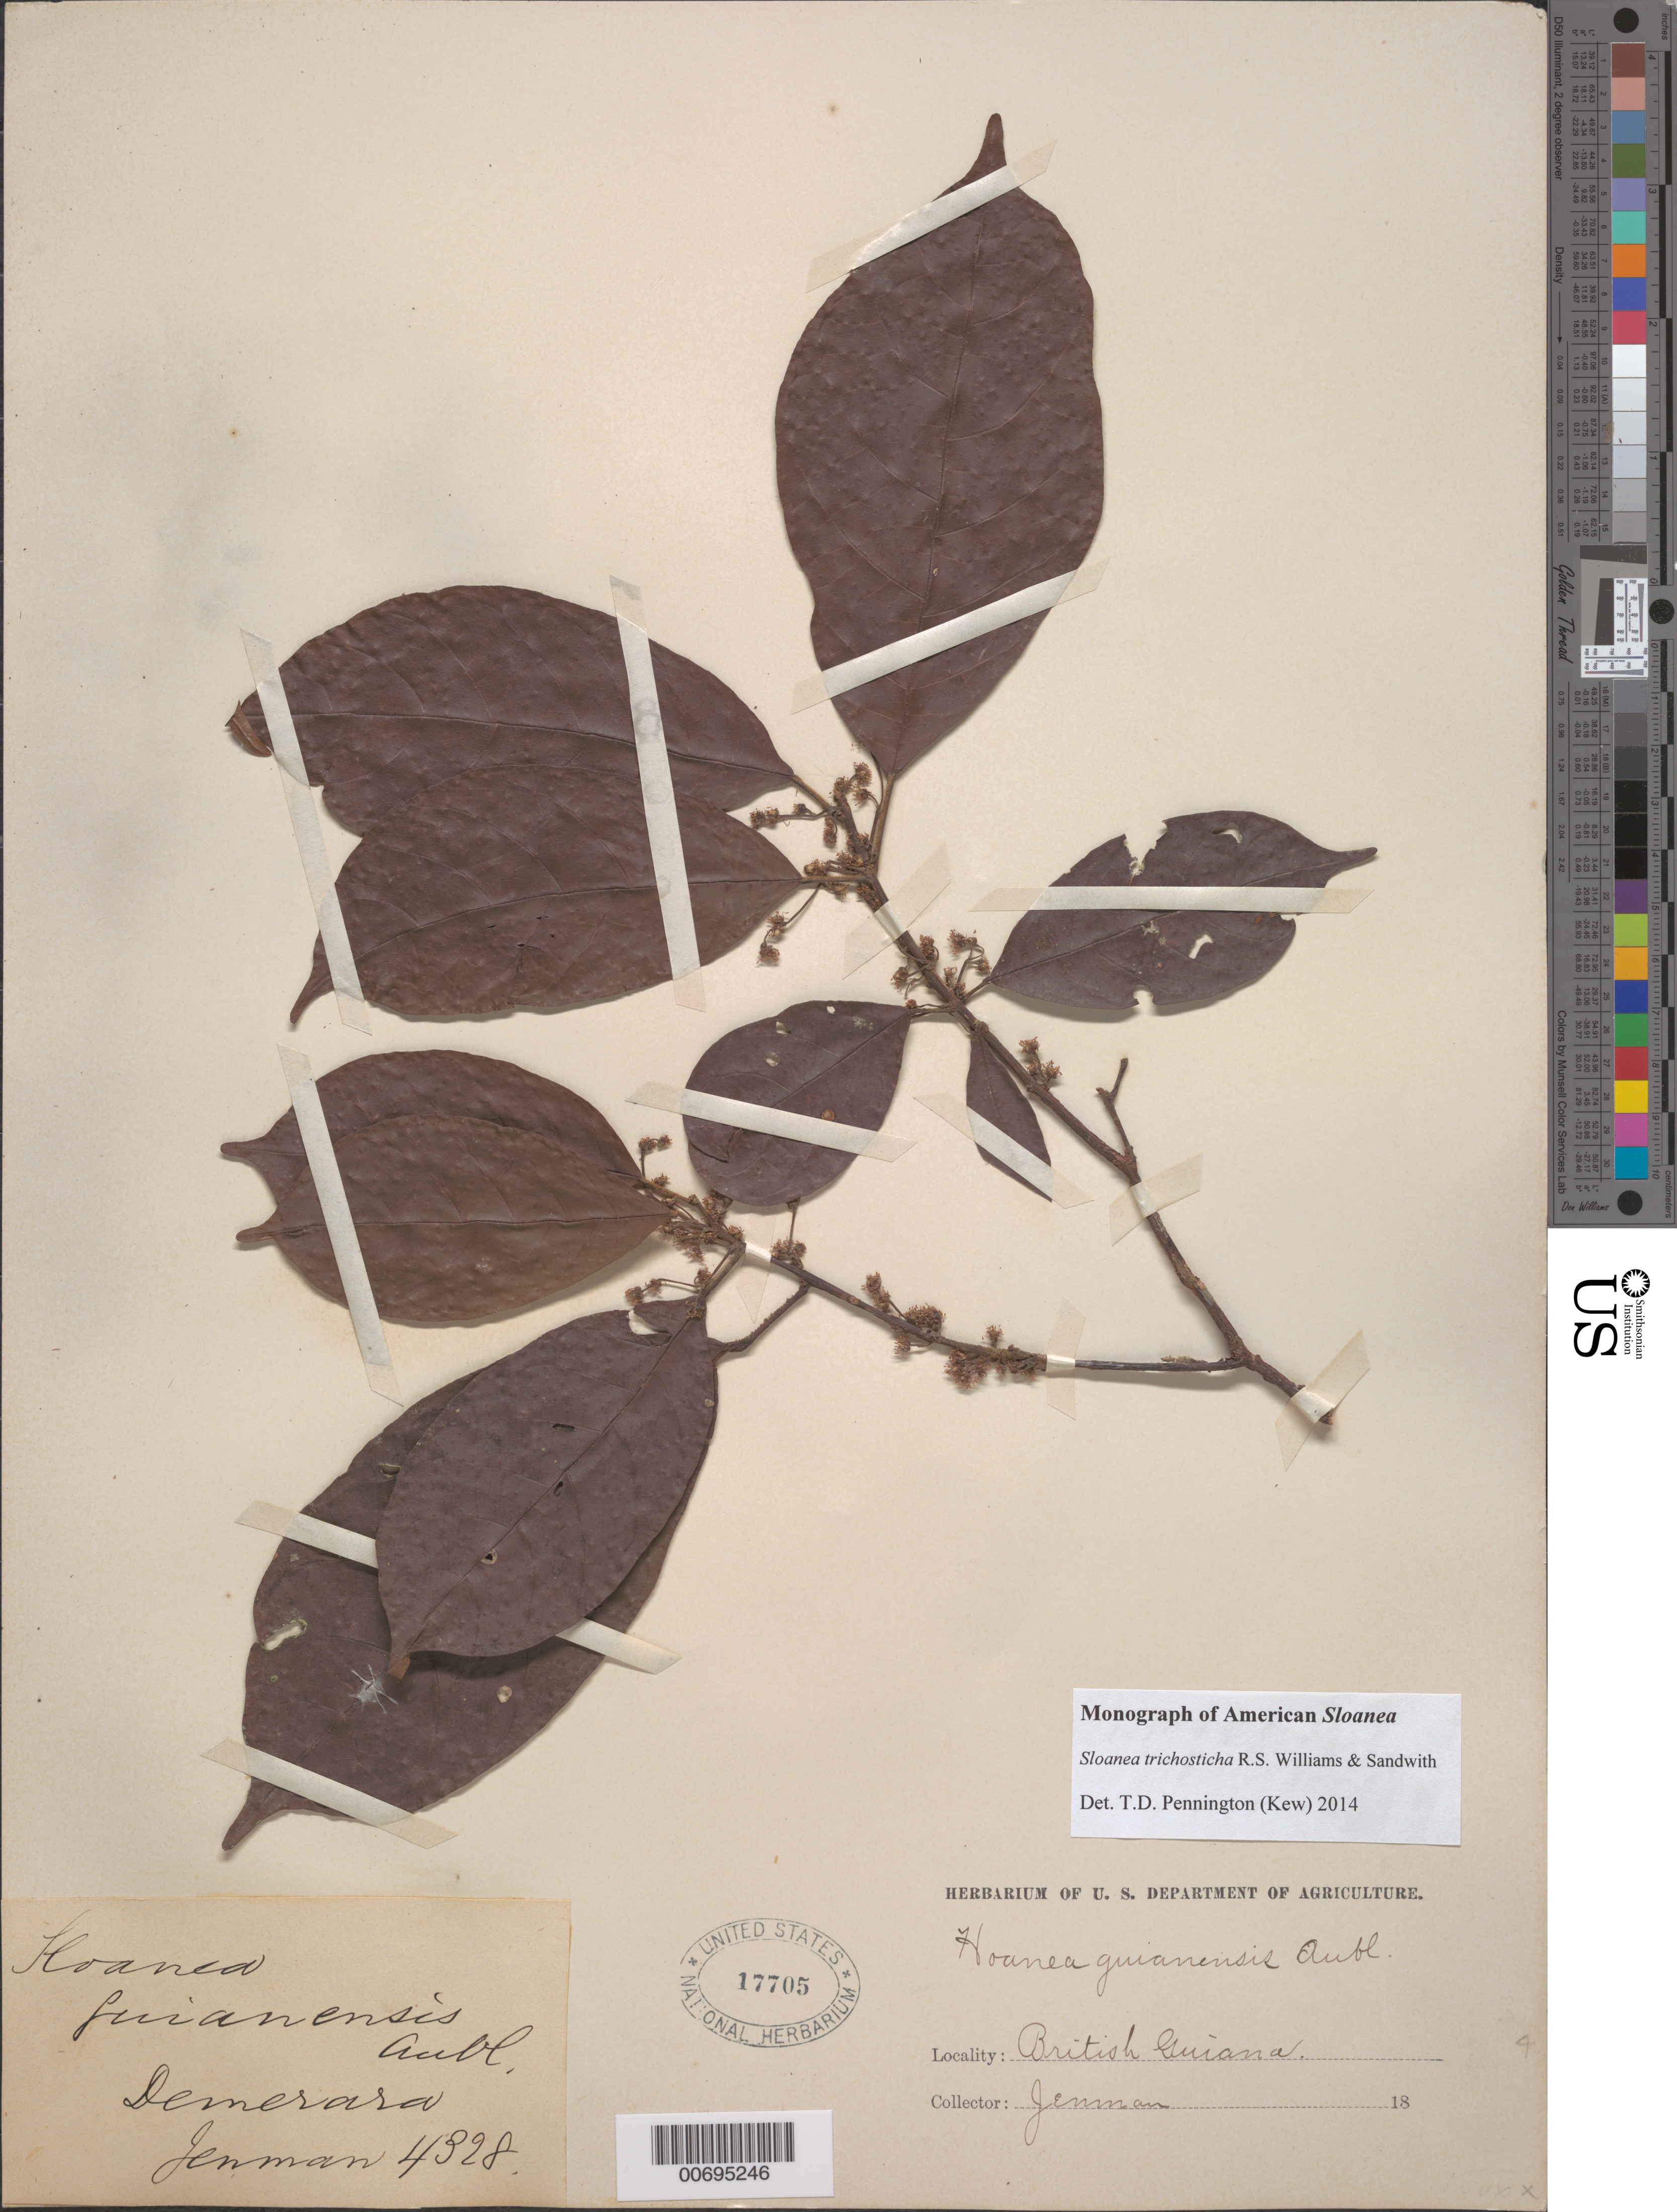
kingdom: Plantae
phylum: Tracheophyta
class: Magnoliopsida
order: Oxalidales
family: Elaeocarpaceae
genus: Sloanea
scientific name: Sloanea trichosticha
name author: R.O. Williams & Sandwith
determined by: Pennington, T. D., (K)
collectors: G. S. Jenman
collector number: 4328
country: Guyana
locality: Demerara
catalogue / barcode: US 17705